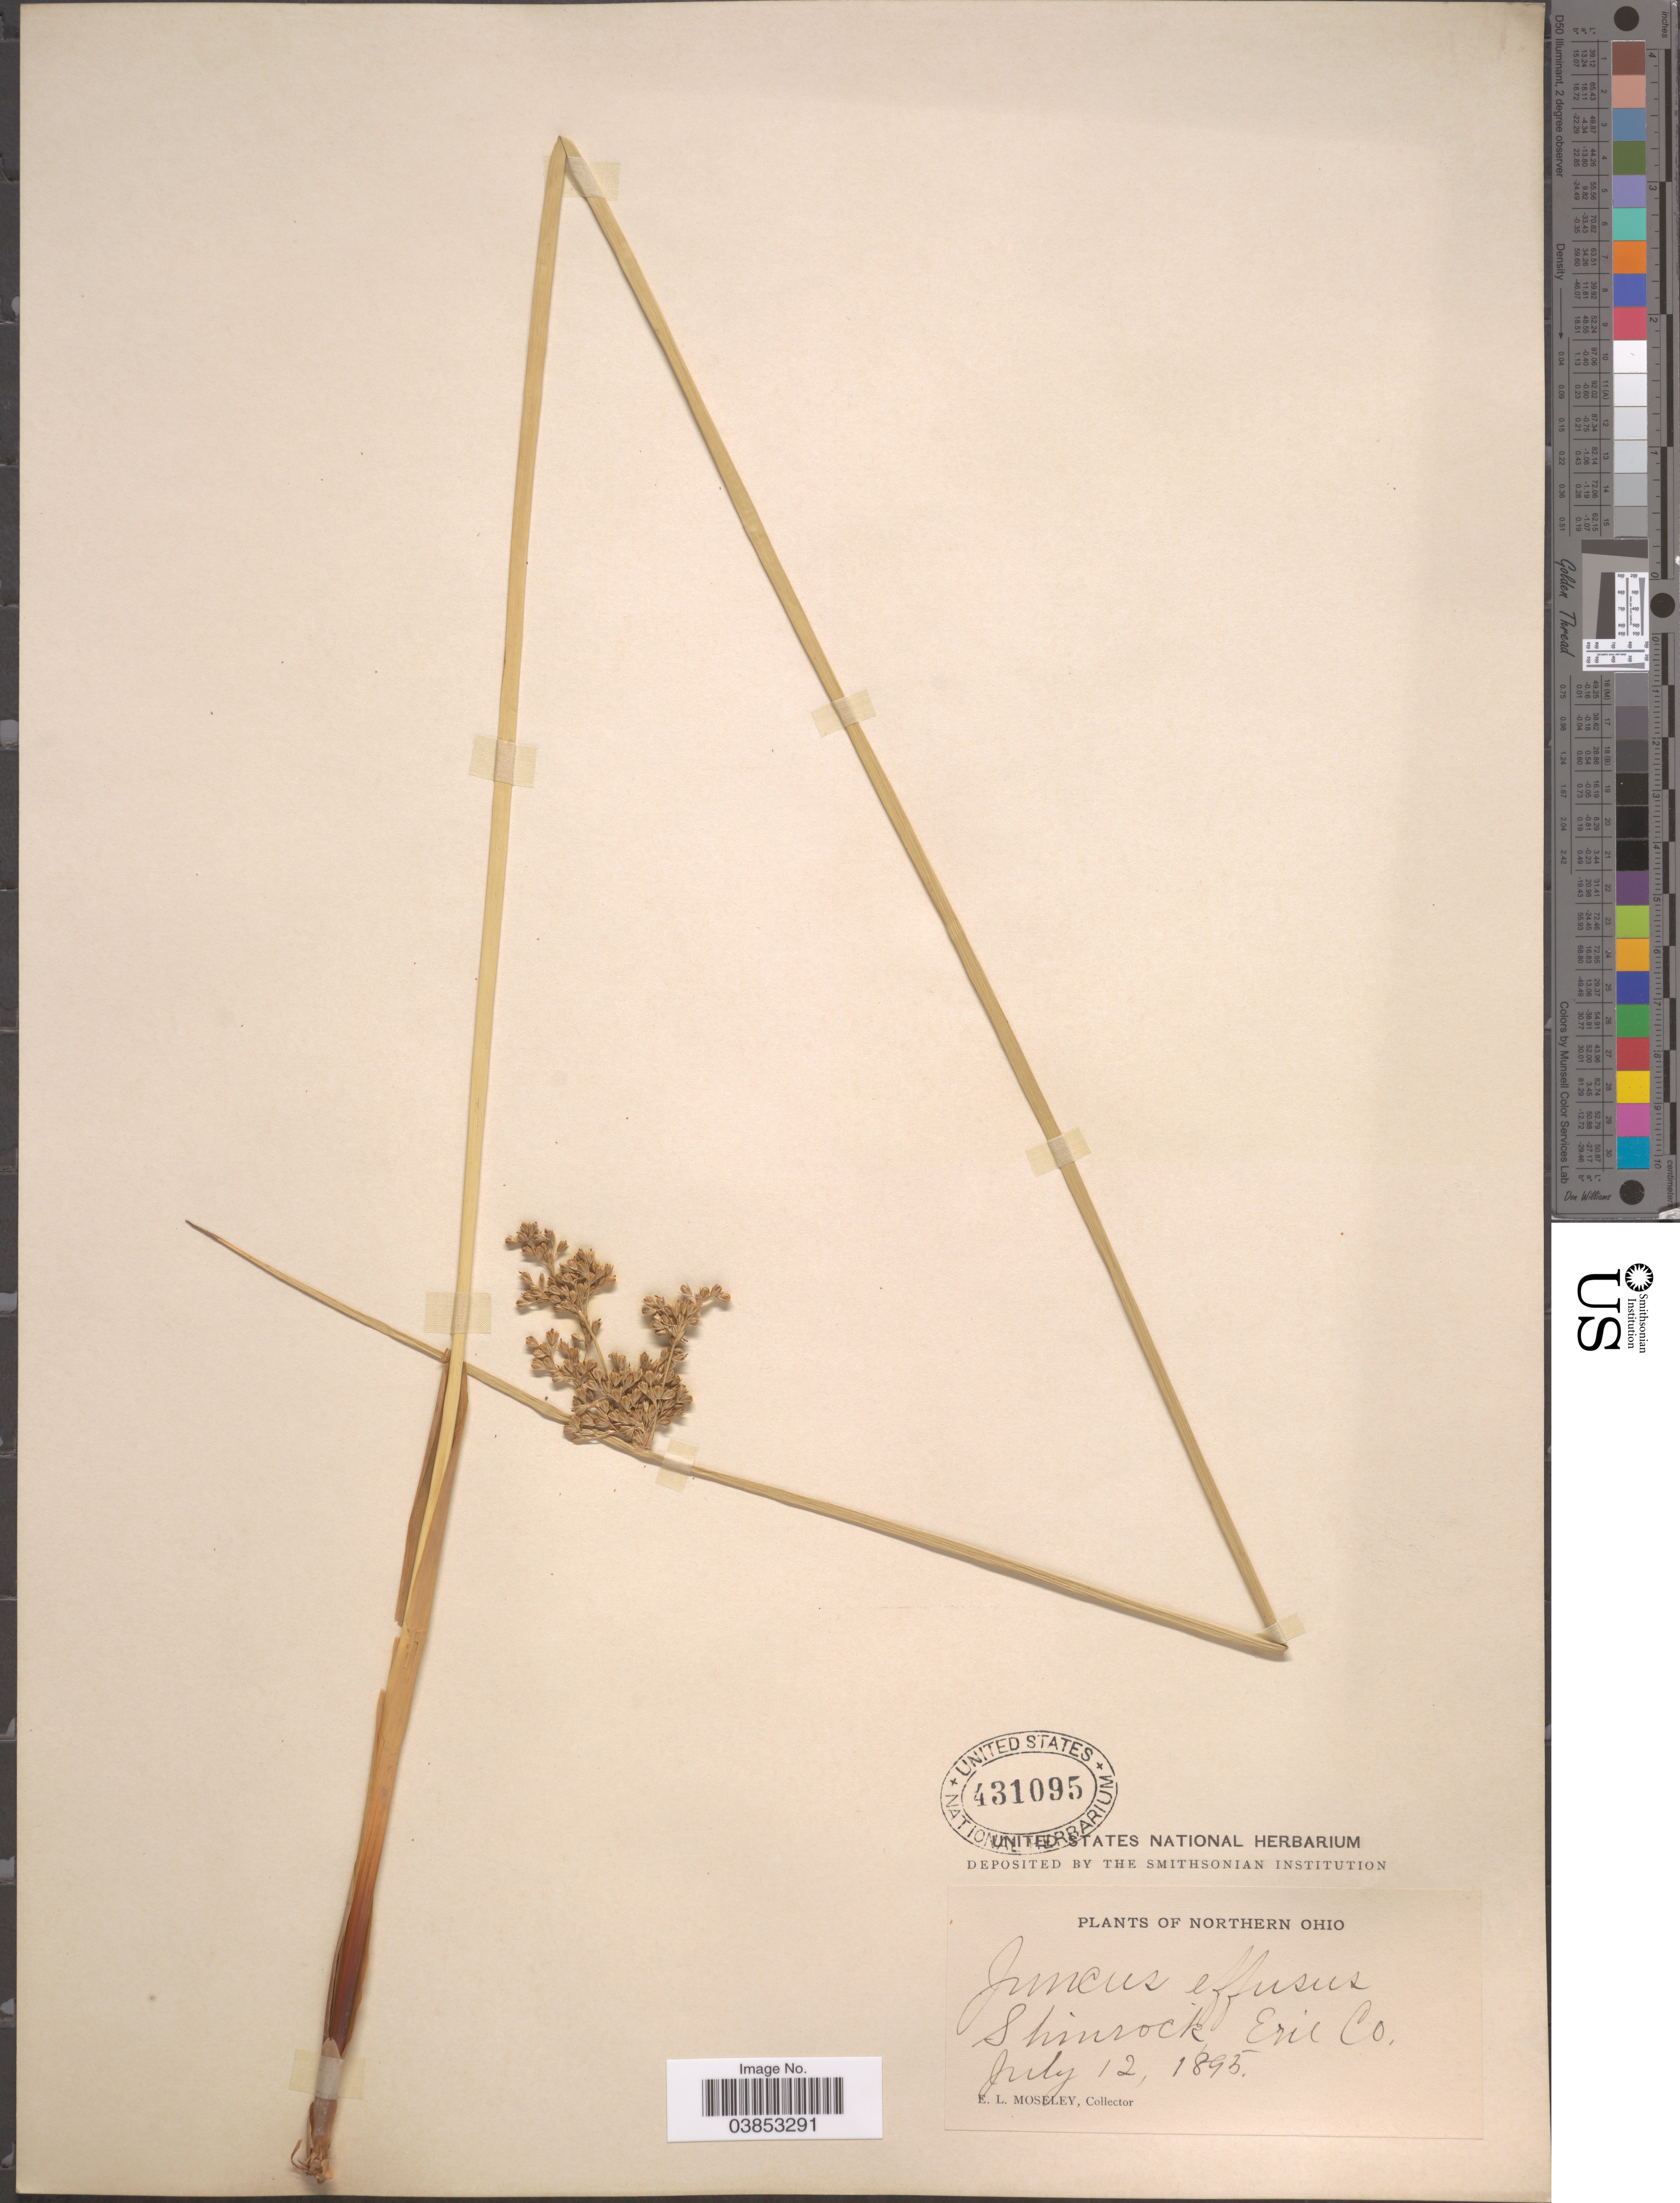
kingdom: Plantae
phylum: Tracheophyta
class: Liliopsida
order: Poales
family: Juncaceae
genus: Juncus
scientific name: Juncus effusus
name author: L.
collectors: E. Moseley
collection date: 1895-07-12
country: United States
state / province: Ohio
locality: Northern Ohio. Shinrock, Erie Co.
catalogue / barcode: US 431095